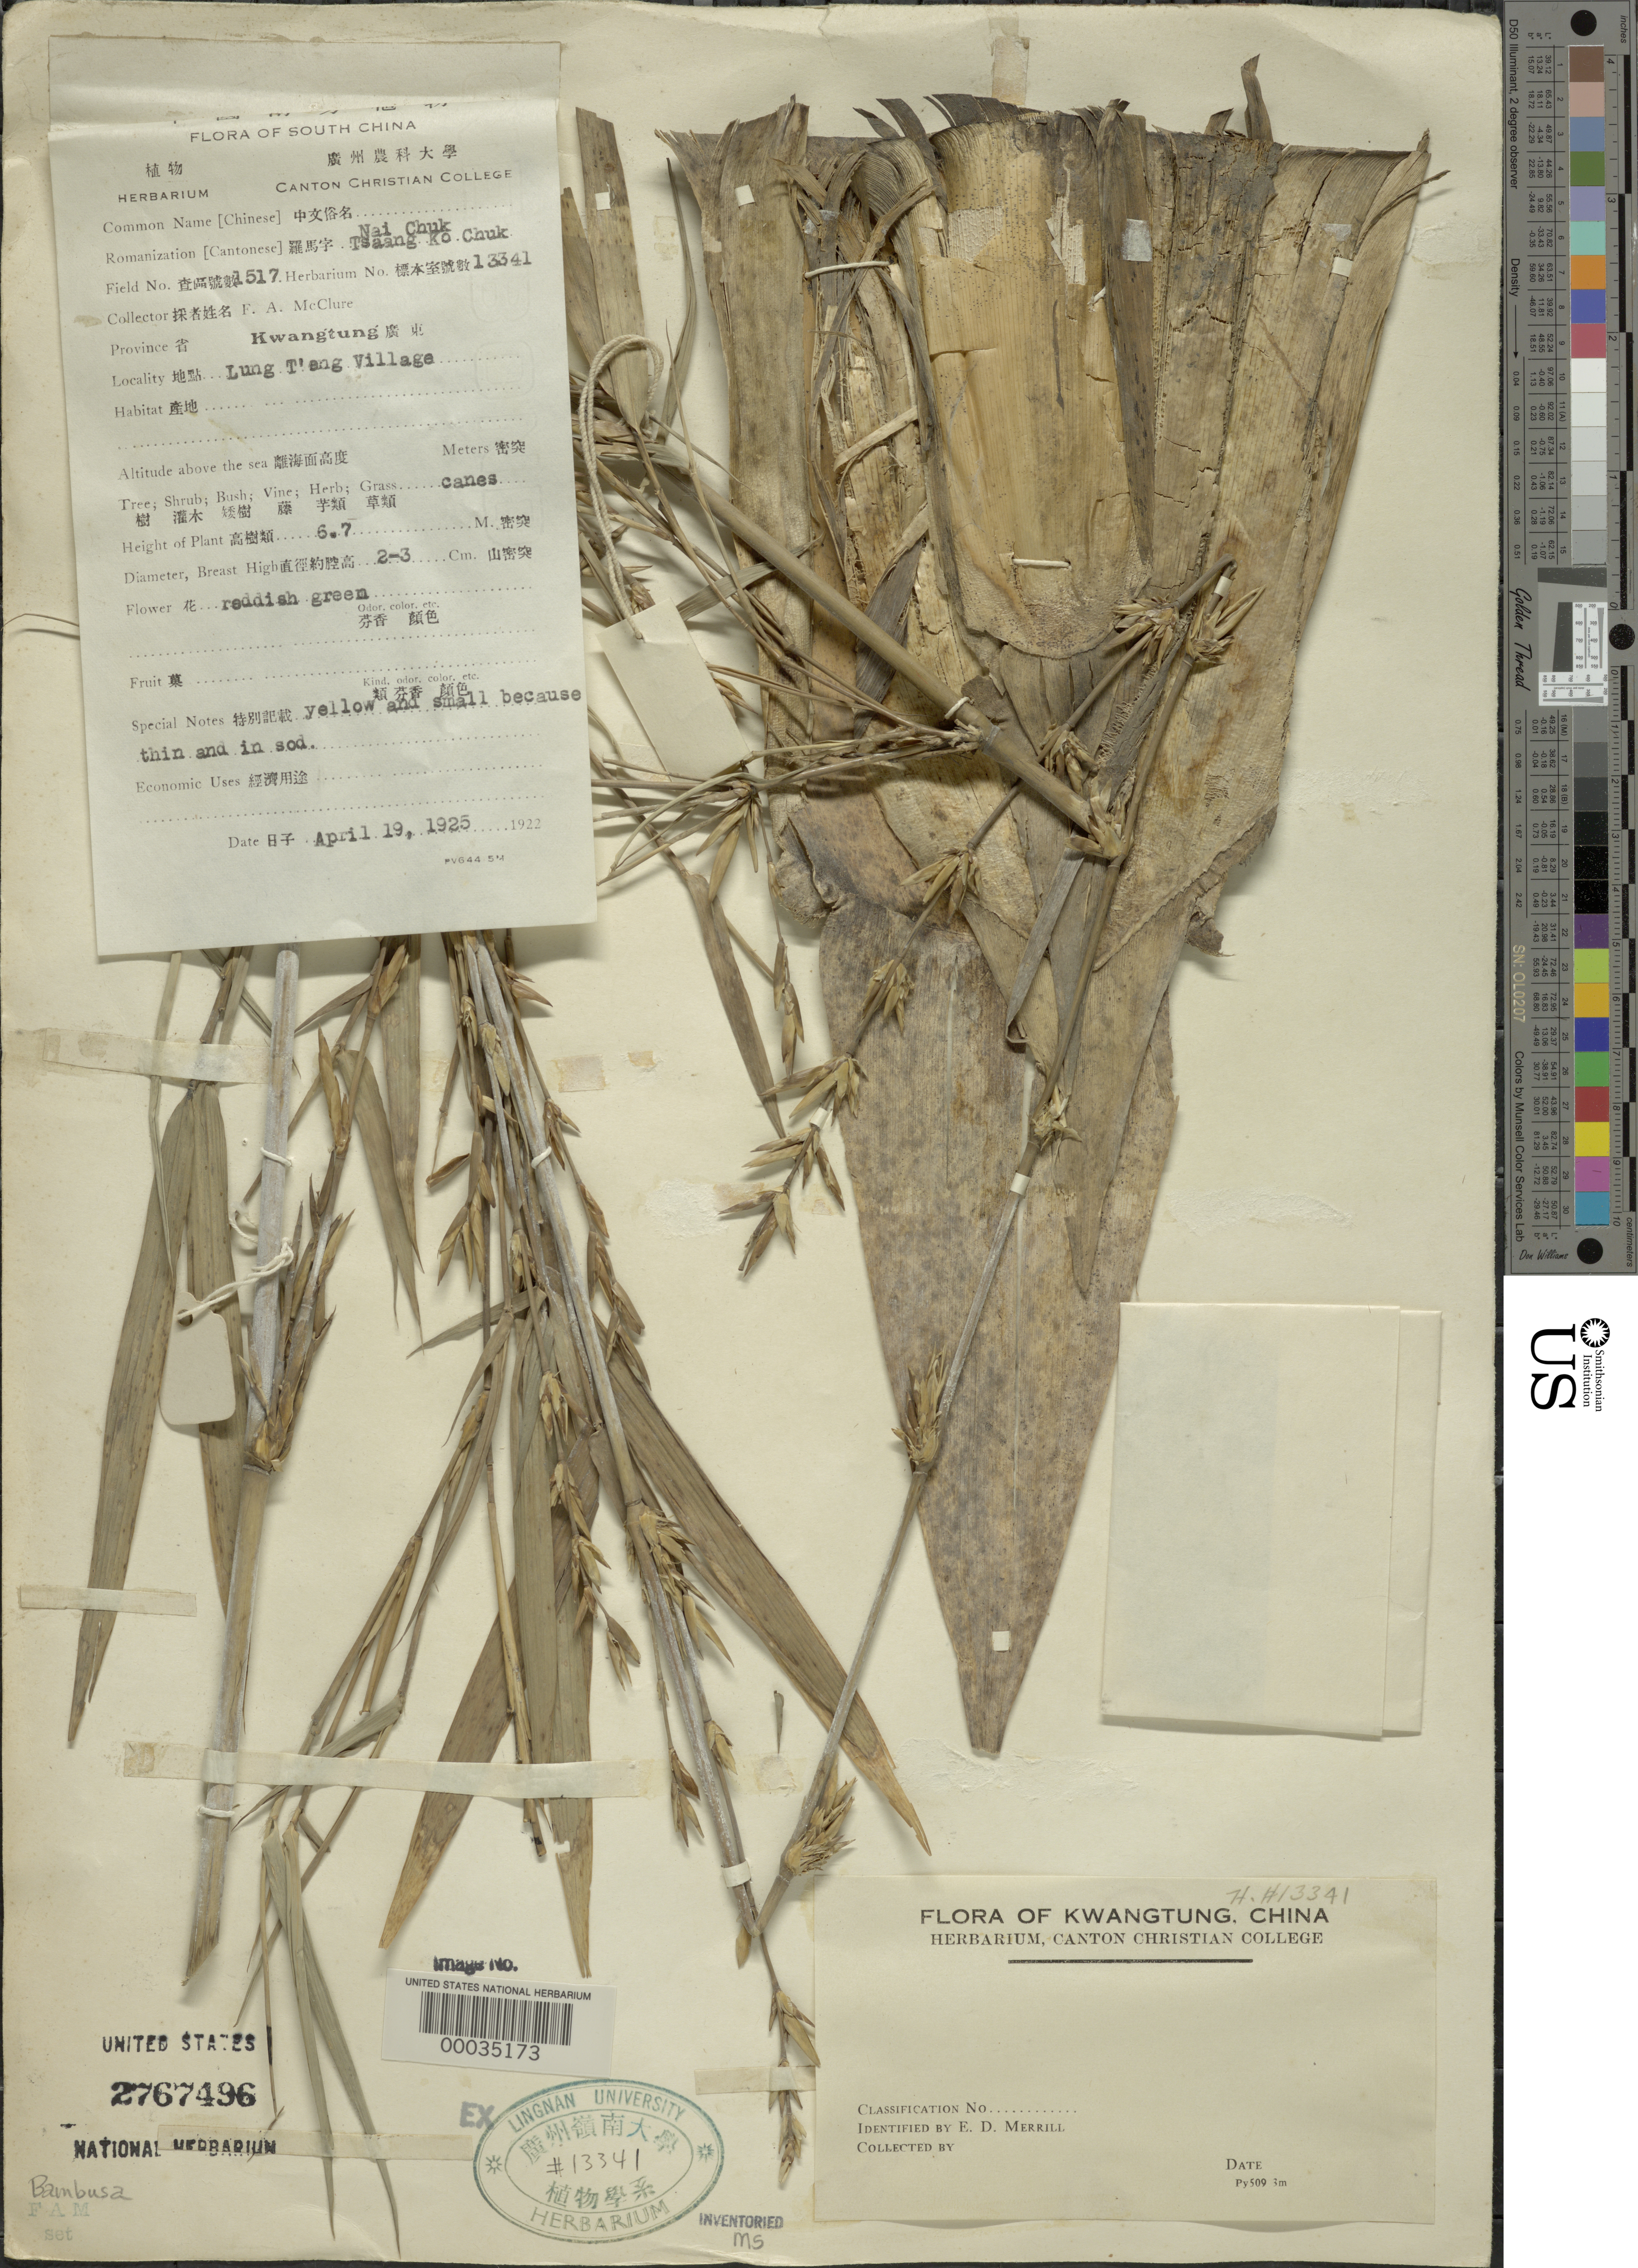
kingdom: Plantae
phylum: Tracheophyta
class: Liliopsida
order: Poales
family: Poaceae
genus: Bambusa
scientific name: Bambusa sp.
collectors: F. A. McClure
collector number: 1517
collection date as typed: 19 Apr 1925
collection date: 1925-04-19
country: China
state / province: Guangdong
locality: Lung t'ang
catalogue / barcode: US 2767496